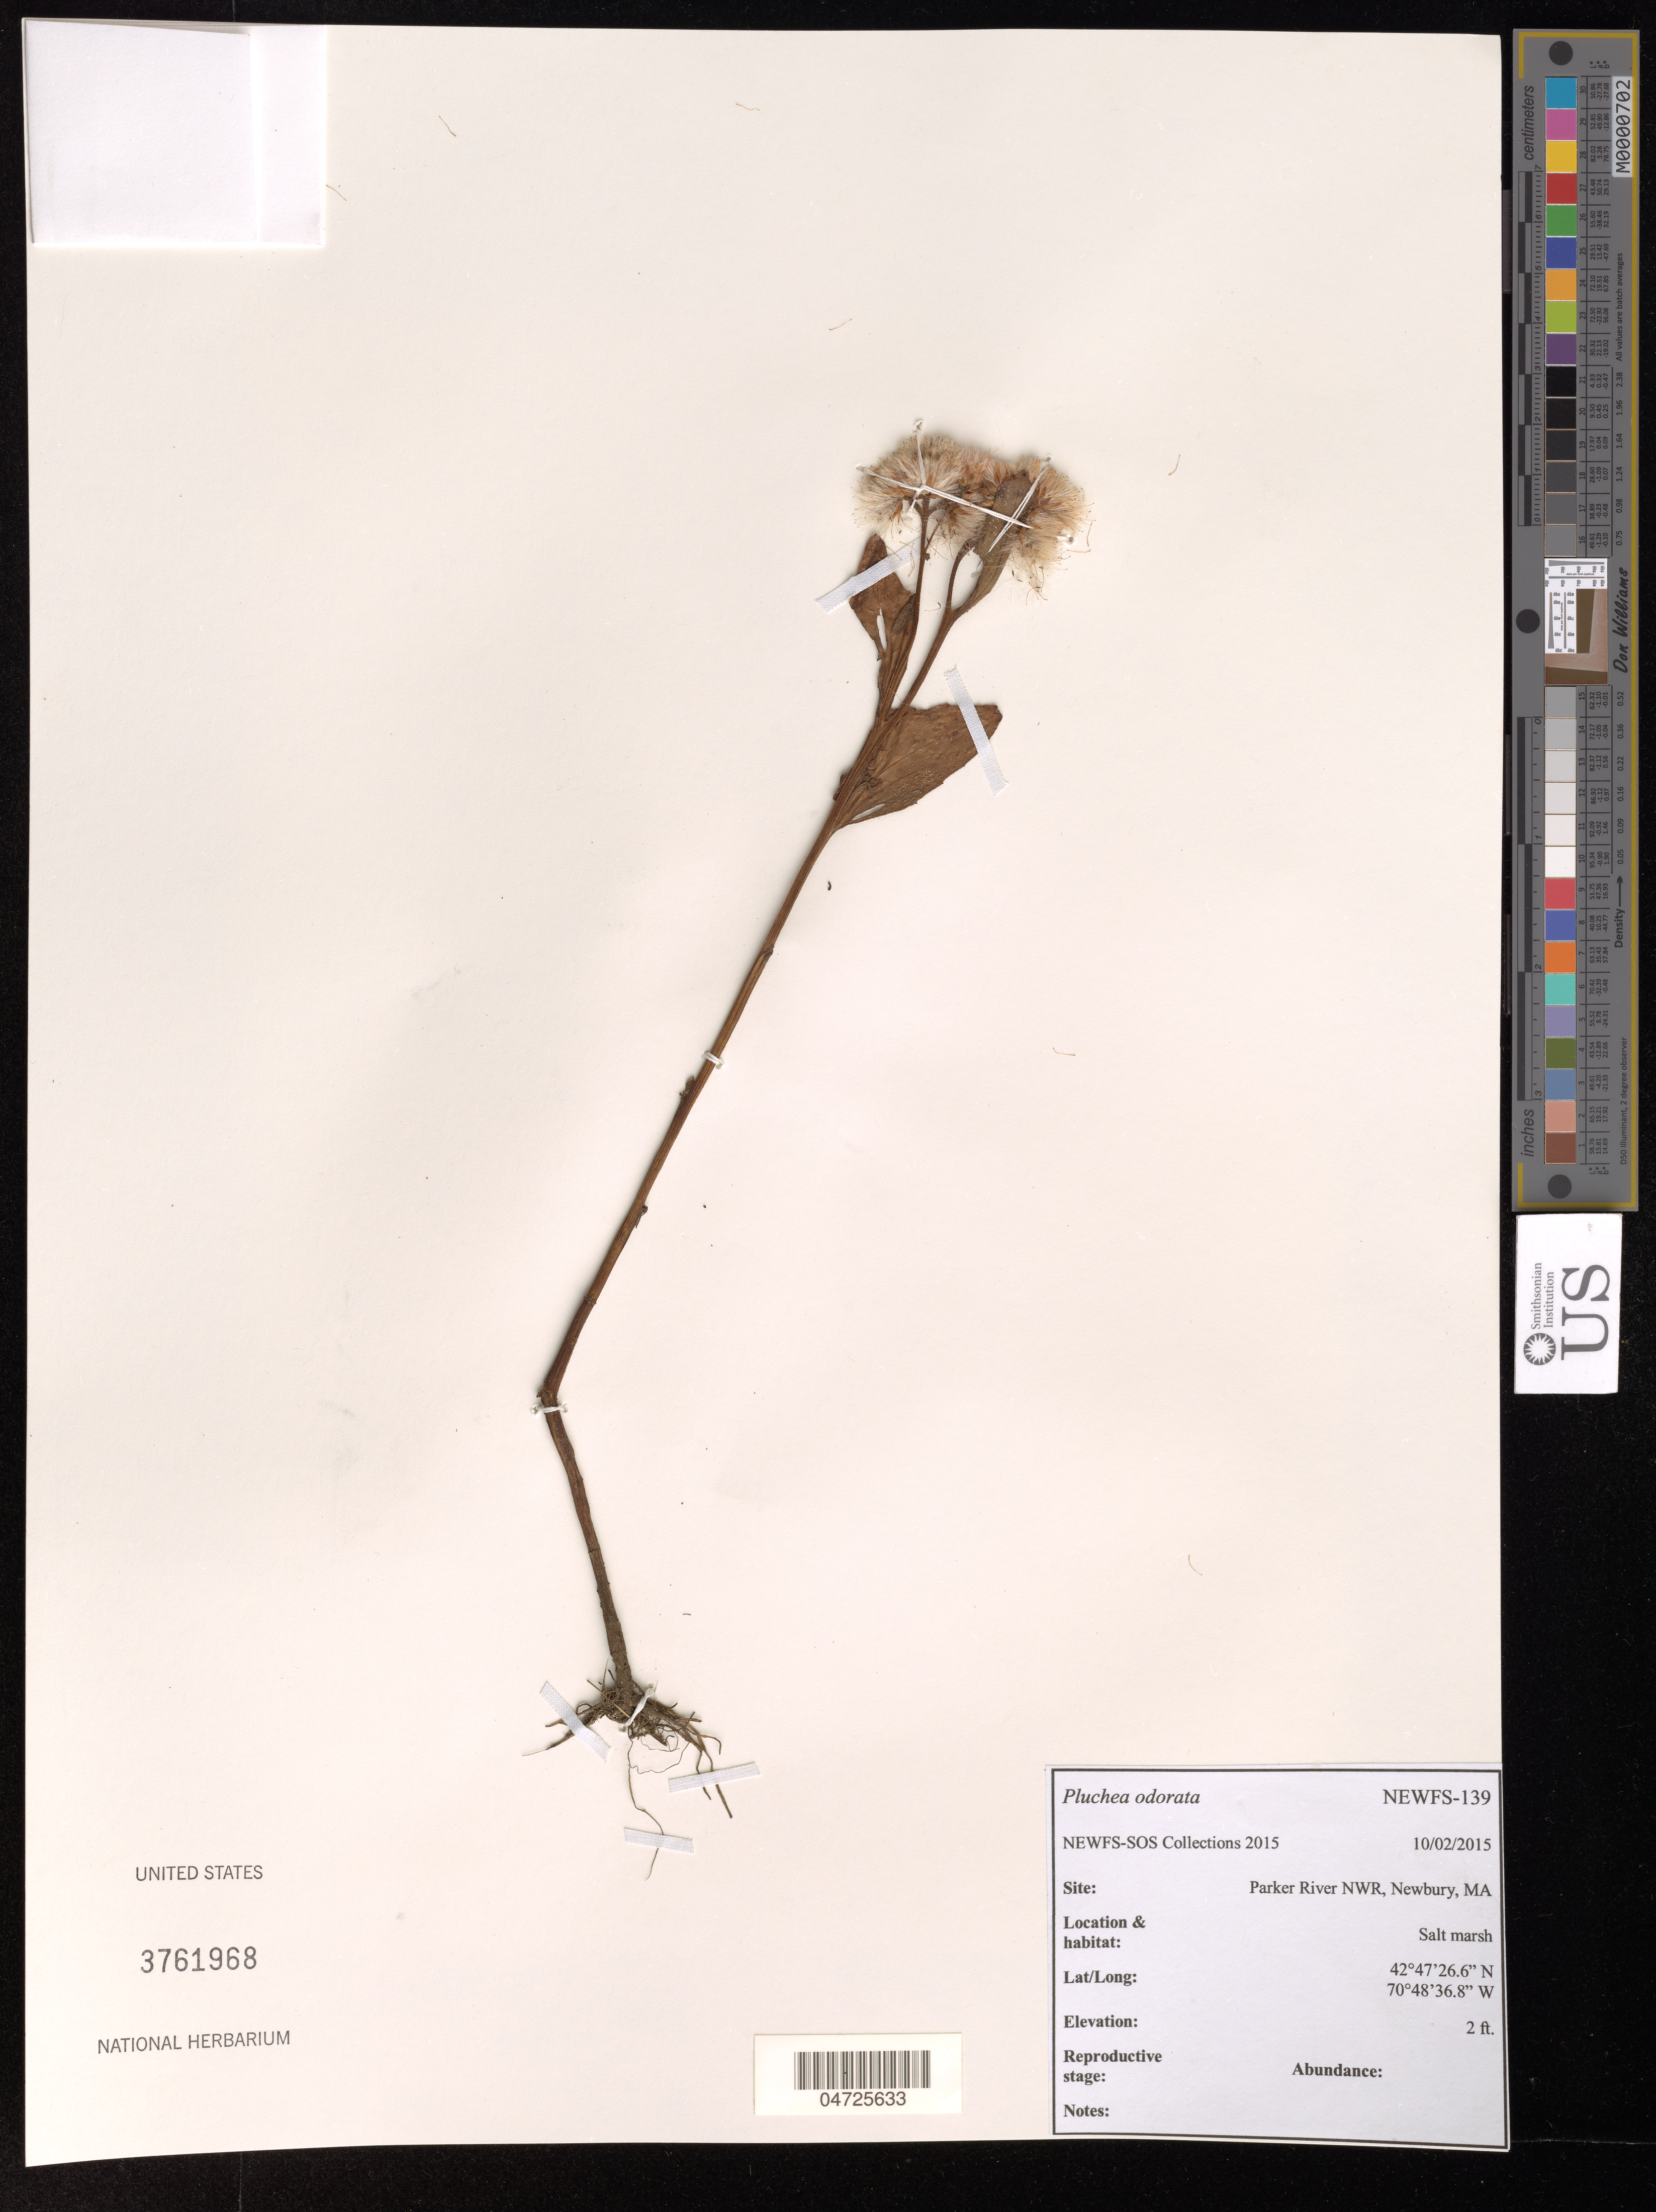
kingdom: Plantae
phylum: Tracheophyta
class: Magnoliopsida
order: Asterales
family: Asteraceae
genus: Pluchea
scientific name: Pluchea odorata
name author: (L.) Cass.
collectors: NEWFS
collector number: NEWFS-139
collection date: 2015-10-02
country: United States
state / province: Massachusetts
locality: Parker River NWR, Newbury.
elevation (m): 1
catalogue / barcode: US 3761968